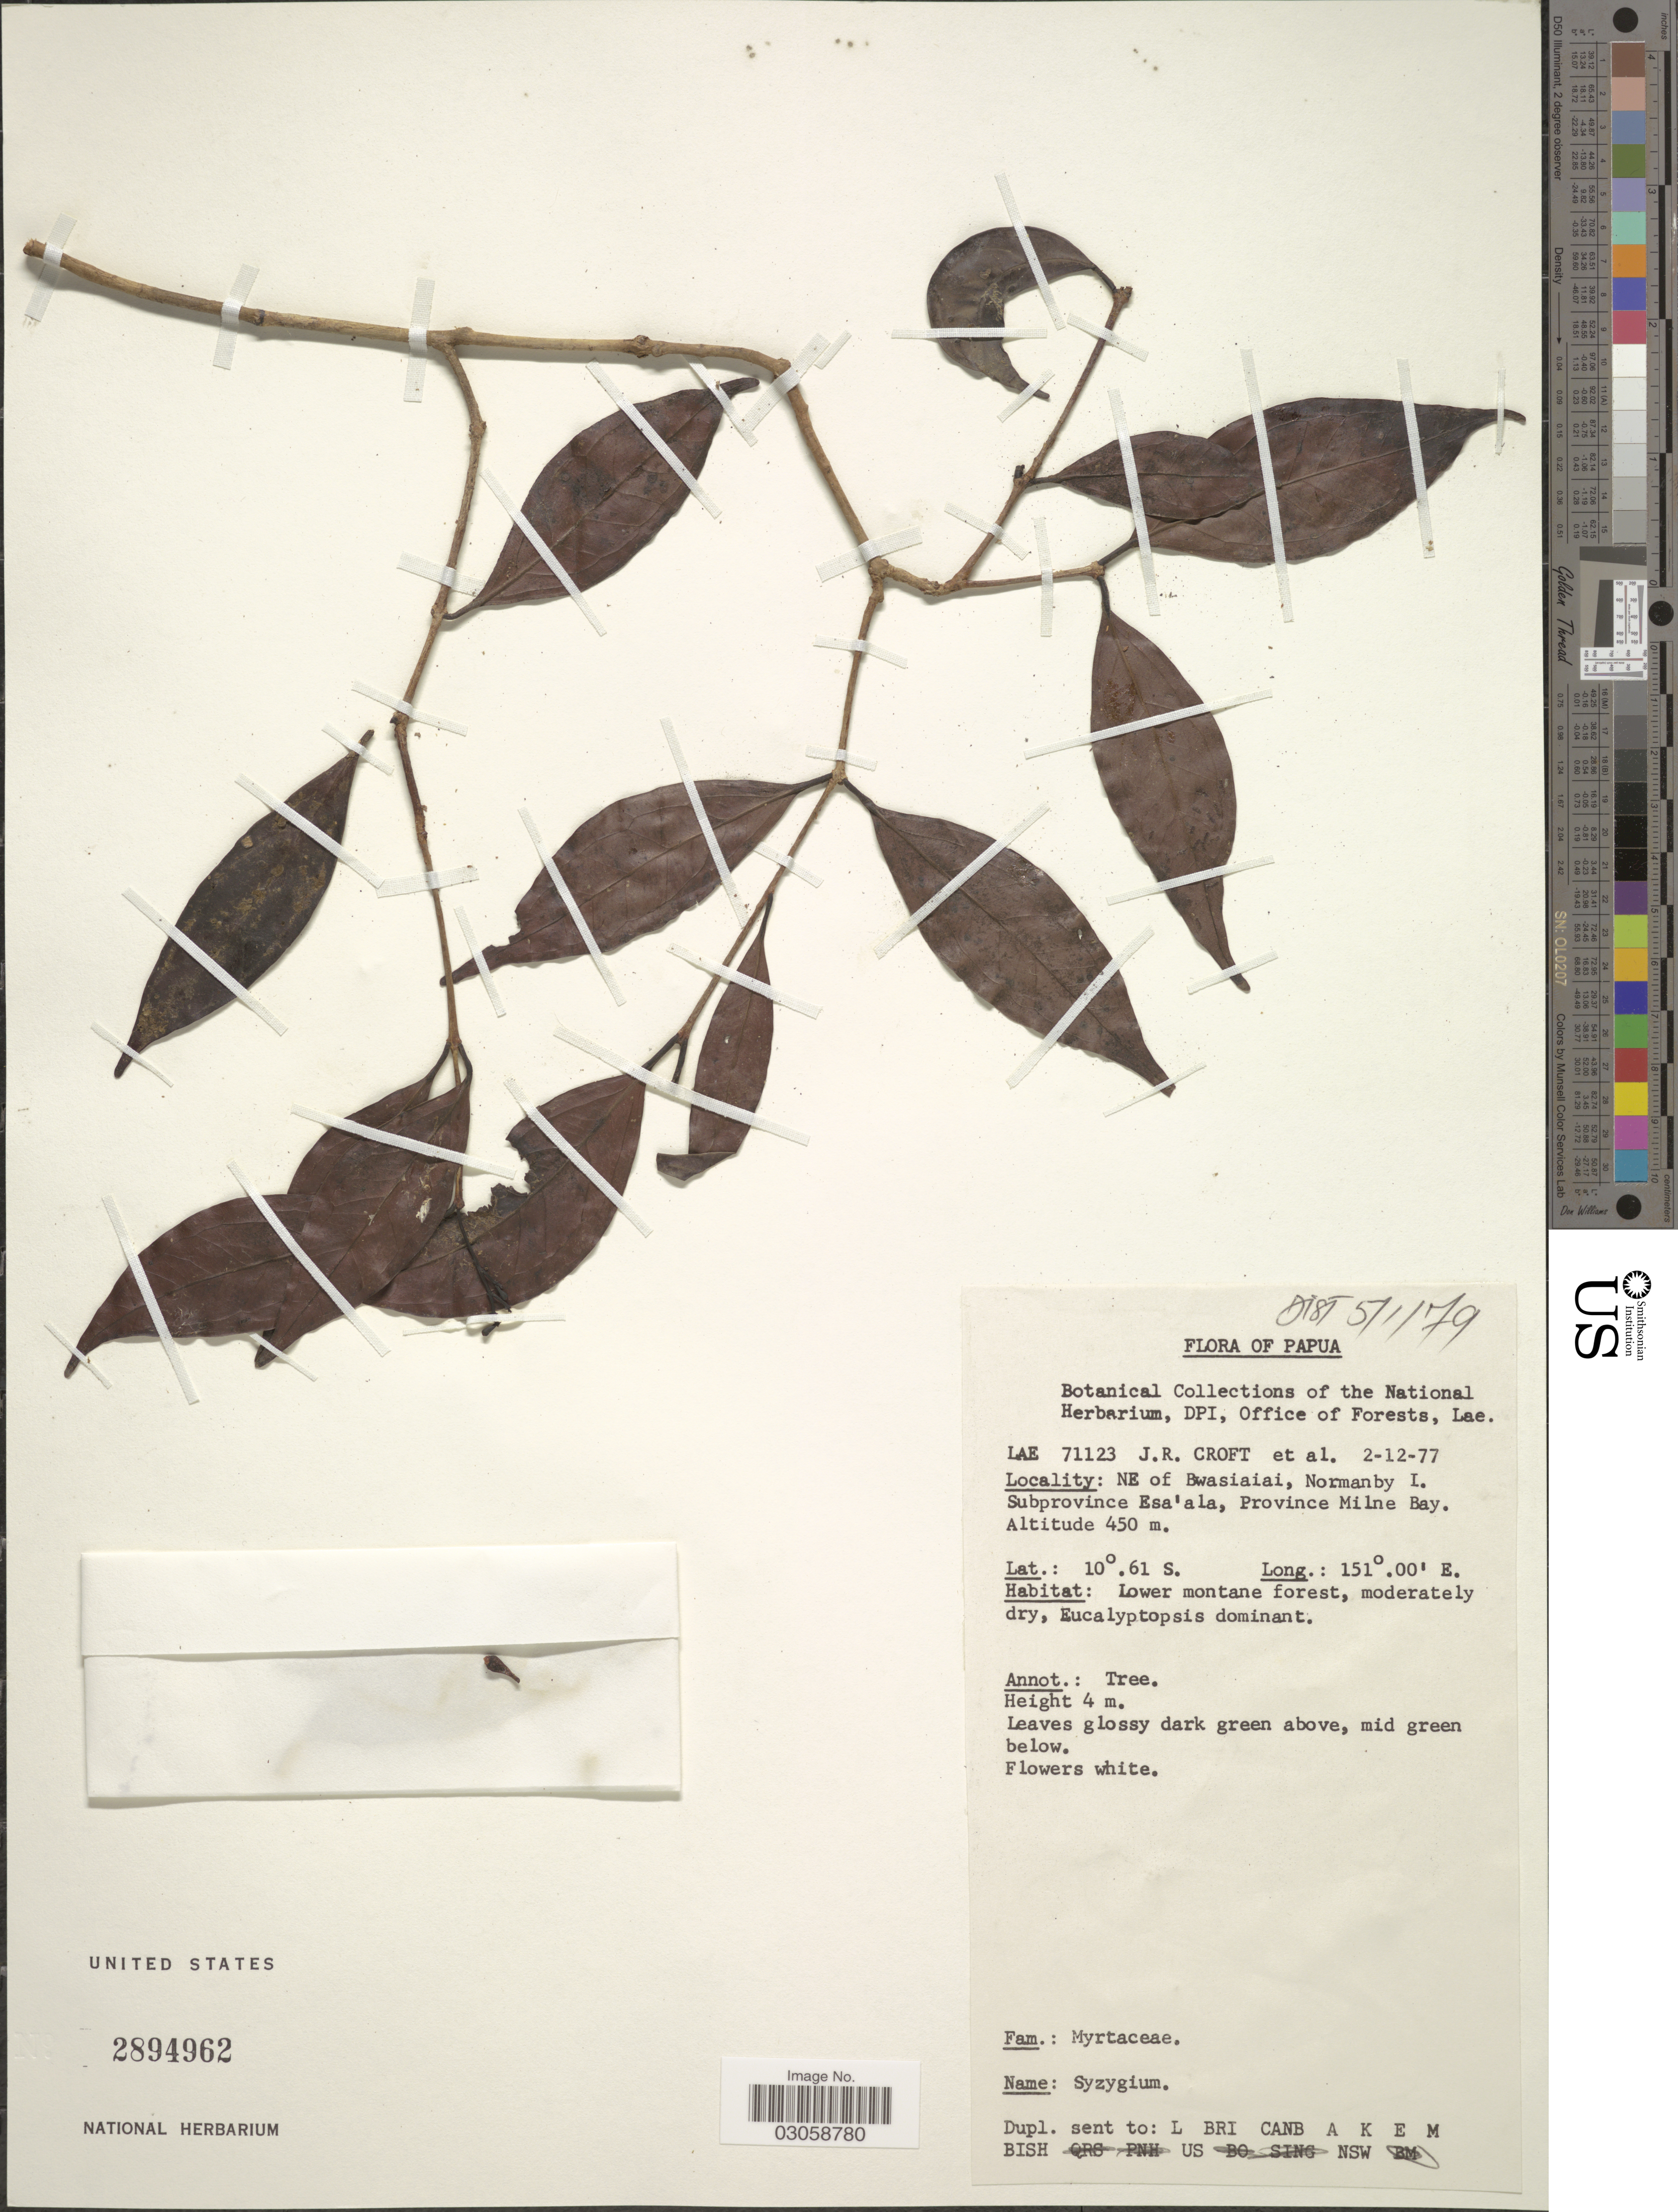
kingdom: Plantae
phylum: Tracheophyta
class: Magnoliopsida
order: Myrtales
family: Myrtaceae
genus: Syzygium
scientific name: Syzygium sp.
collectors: J. R. Croft & et al.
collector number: LAE 71123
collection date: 1977-12-02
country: Papua New Guinea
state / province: Milne Bay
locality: Papua, NE of Bwasiaiai, Normanby I., Subprovince Esa'ala, Province Milne Bay.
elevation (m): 450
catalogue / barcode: US 2894962